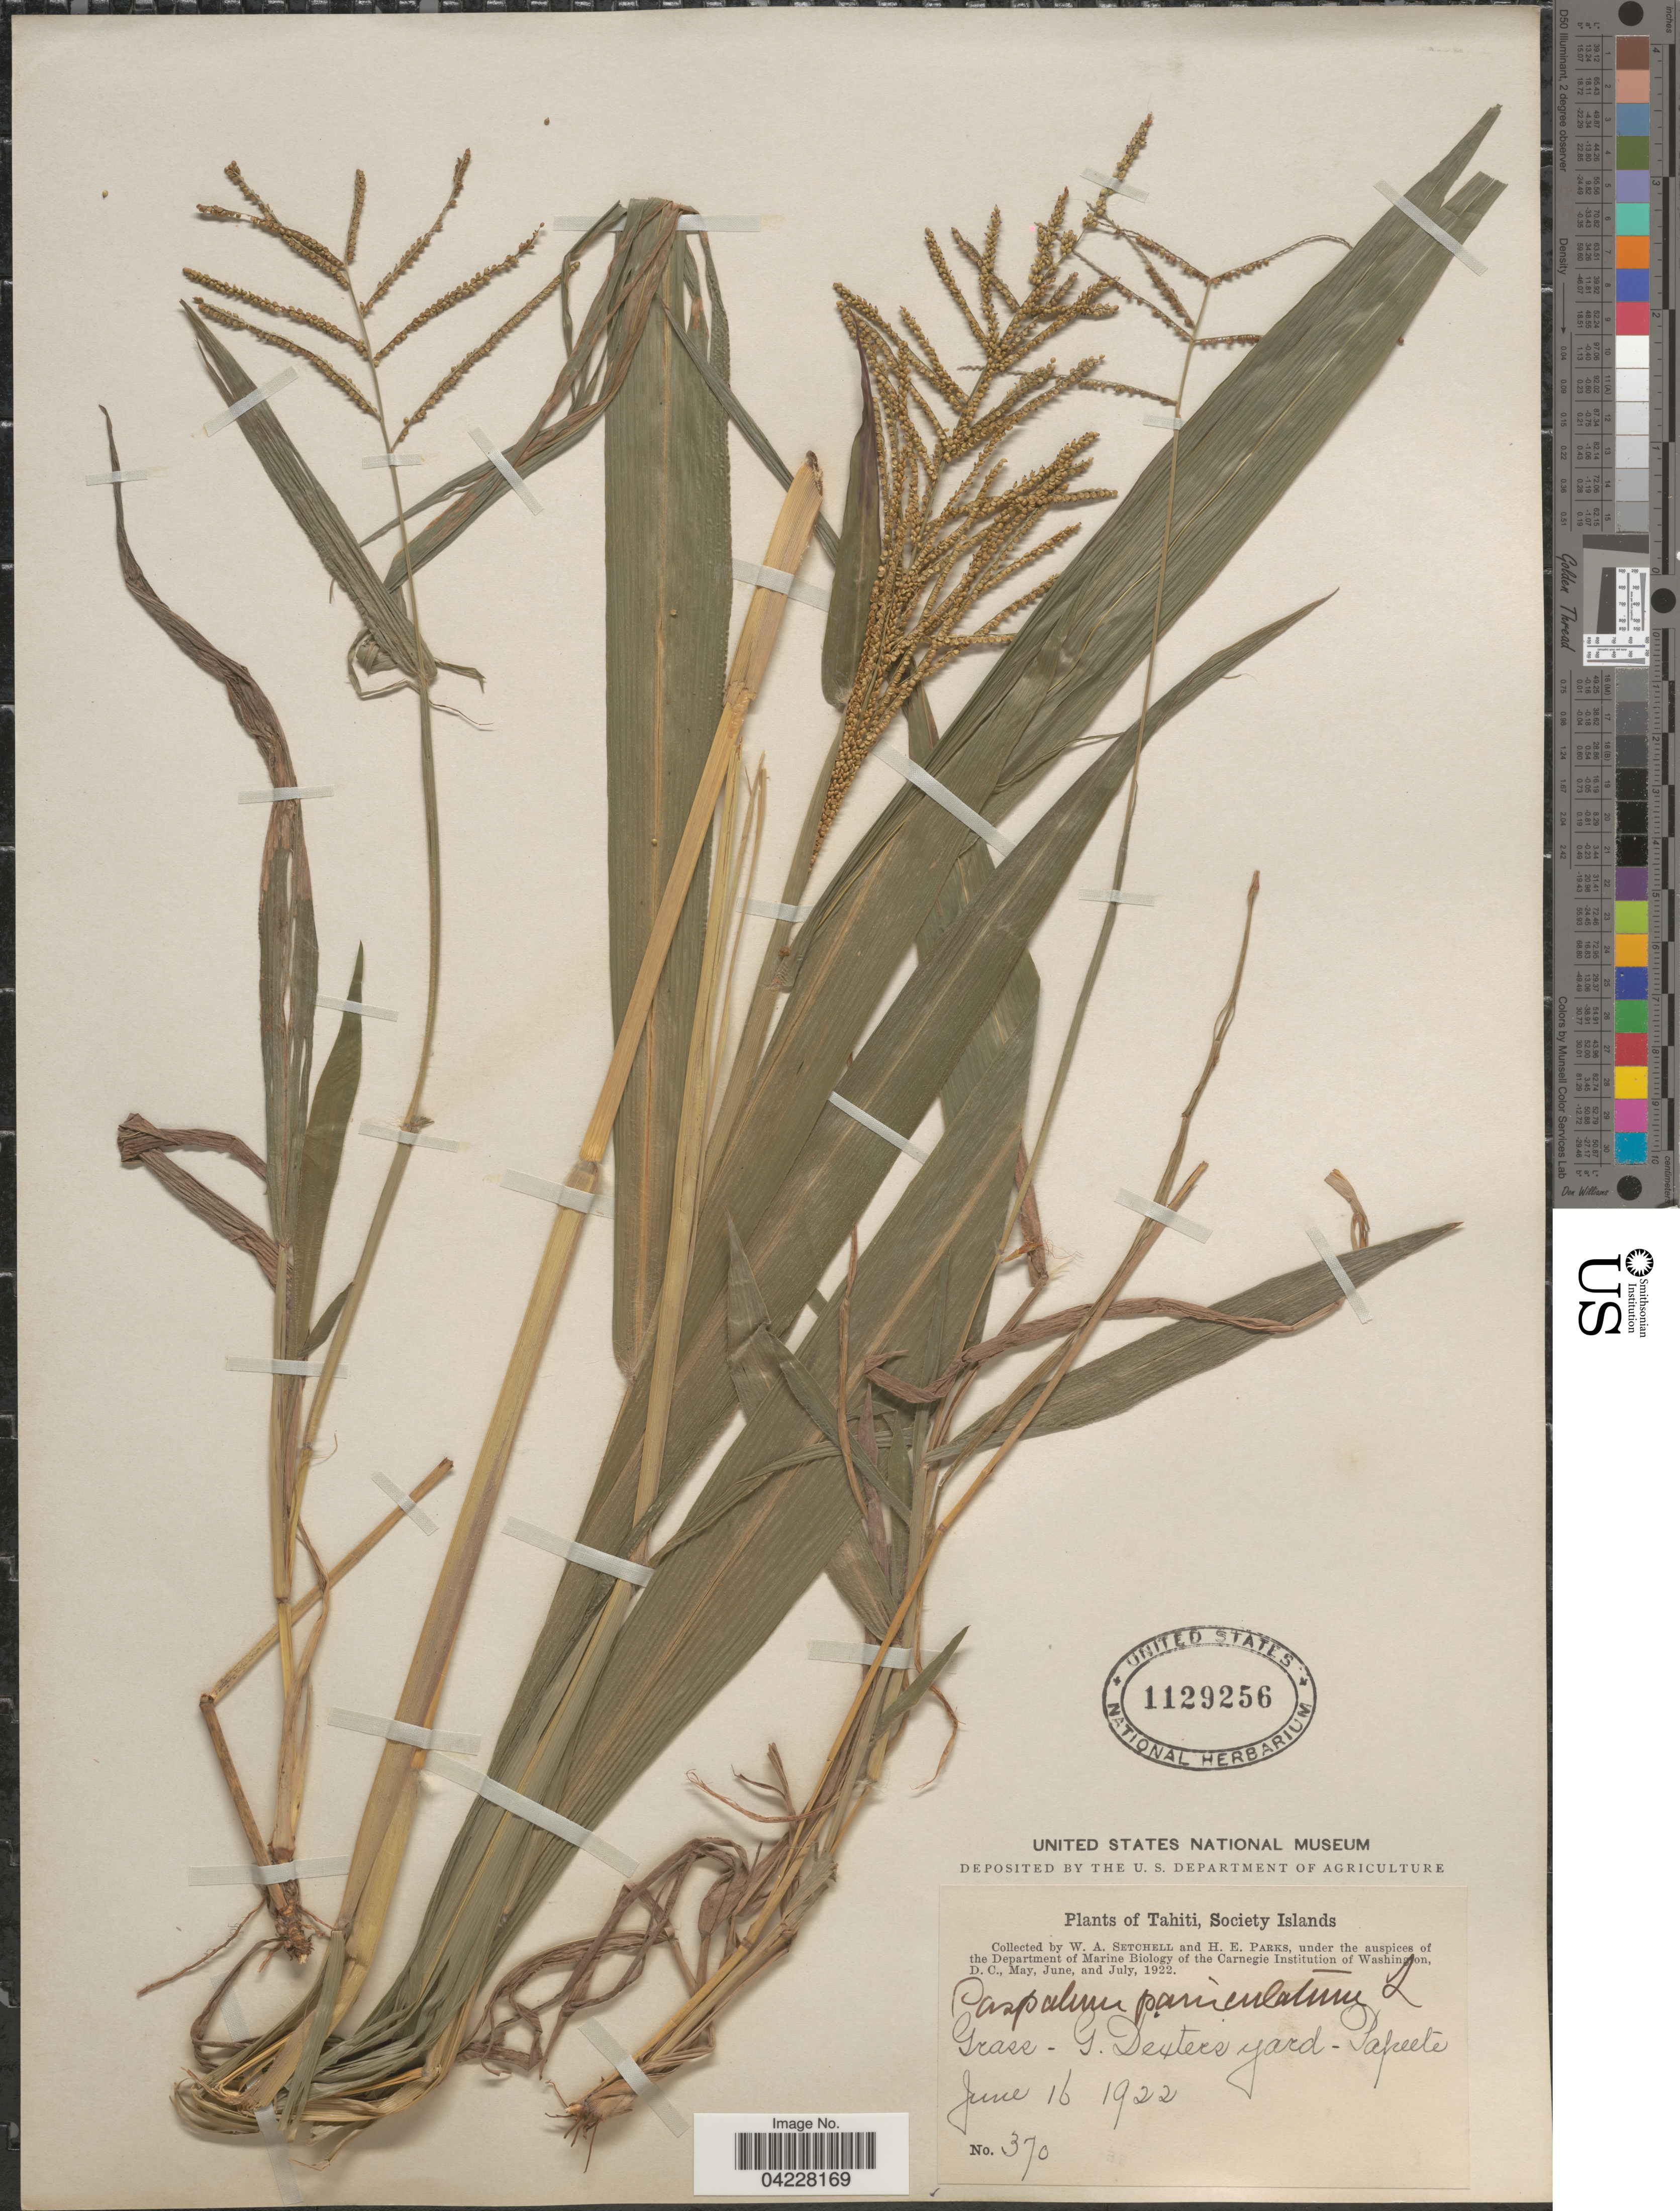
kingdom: Plantae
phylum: Tracheophyta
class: Liliopsida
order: Poales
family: Poaceae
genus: Paspalum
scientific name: Paspalum paniculatum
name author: L.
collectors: W. Setchell & H. E. Parks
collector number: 370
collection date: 1922-06-16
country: French Polynesia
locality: Tahiti, Society Islands. G. Dexters yard.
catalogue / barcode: US 1129256